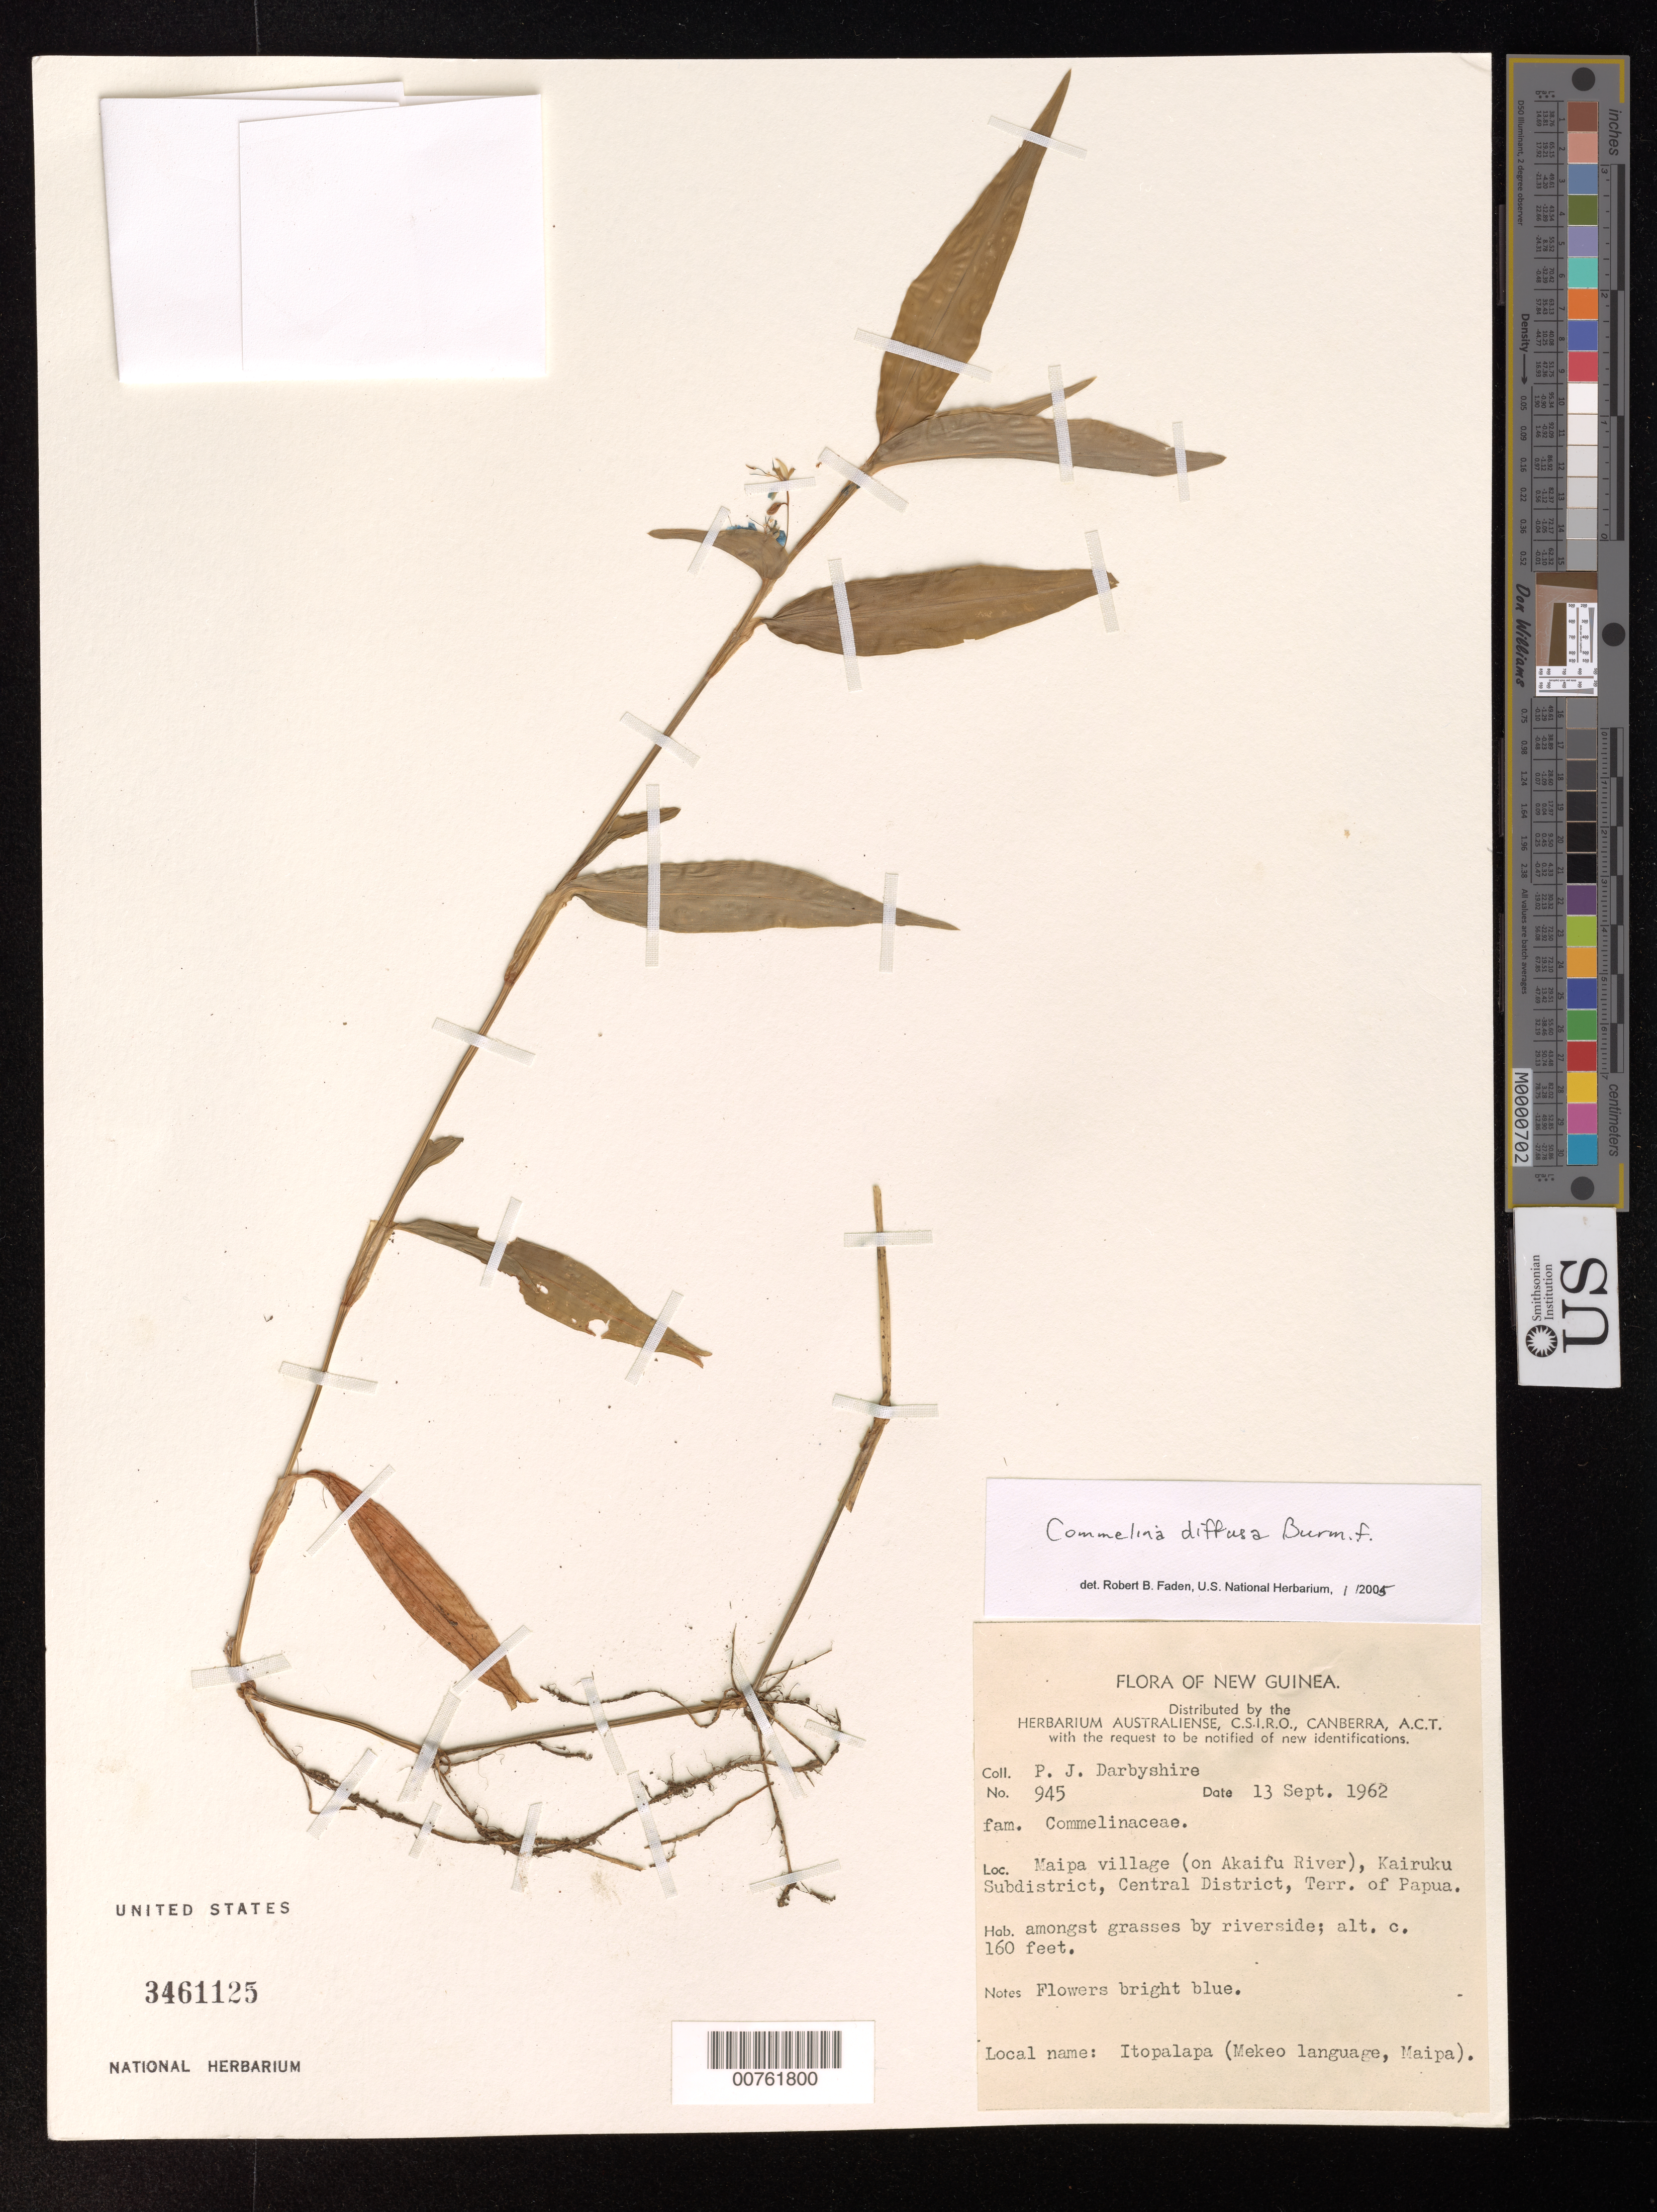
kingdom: Plantae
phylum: Tracheophyta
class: Liliopsida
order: Commelinales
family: Commelinaceae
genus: Commelina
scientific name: Commelina diffusa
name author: Burm. f.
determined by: Faden, Robert B., (US), Smithsonian Institution - National Museum of Natural History (UNITED STATES)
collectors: P. Darbyshire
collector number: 945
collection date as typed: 13 Sep 1962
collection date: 1962-09-13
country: Papua New Guinea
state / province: Papua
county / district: Central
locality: Kairuku Subdistrict. Maipa village (on Akaifu River)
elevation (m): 49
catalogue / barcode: US 3461125